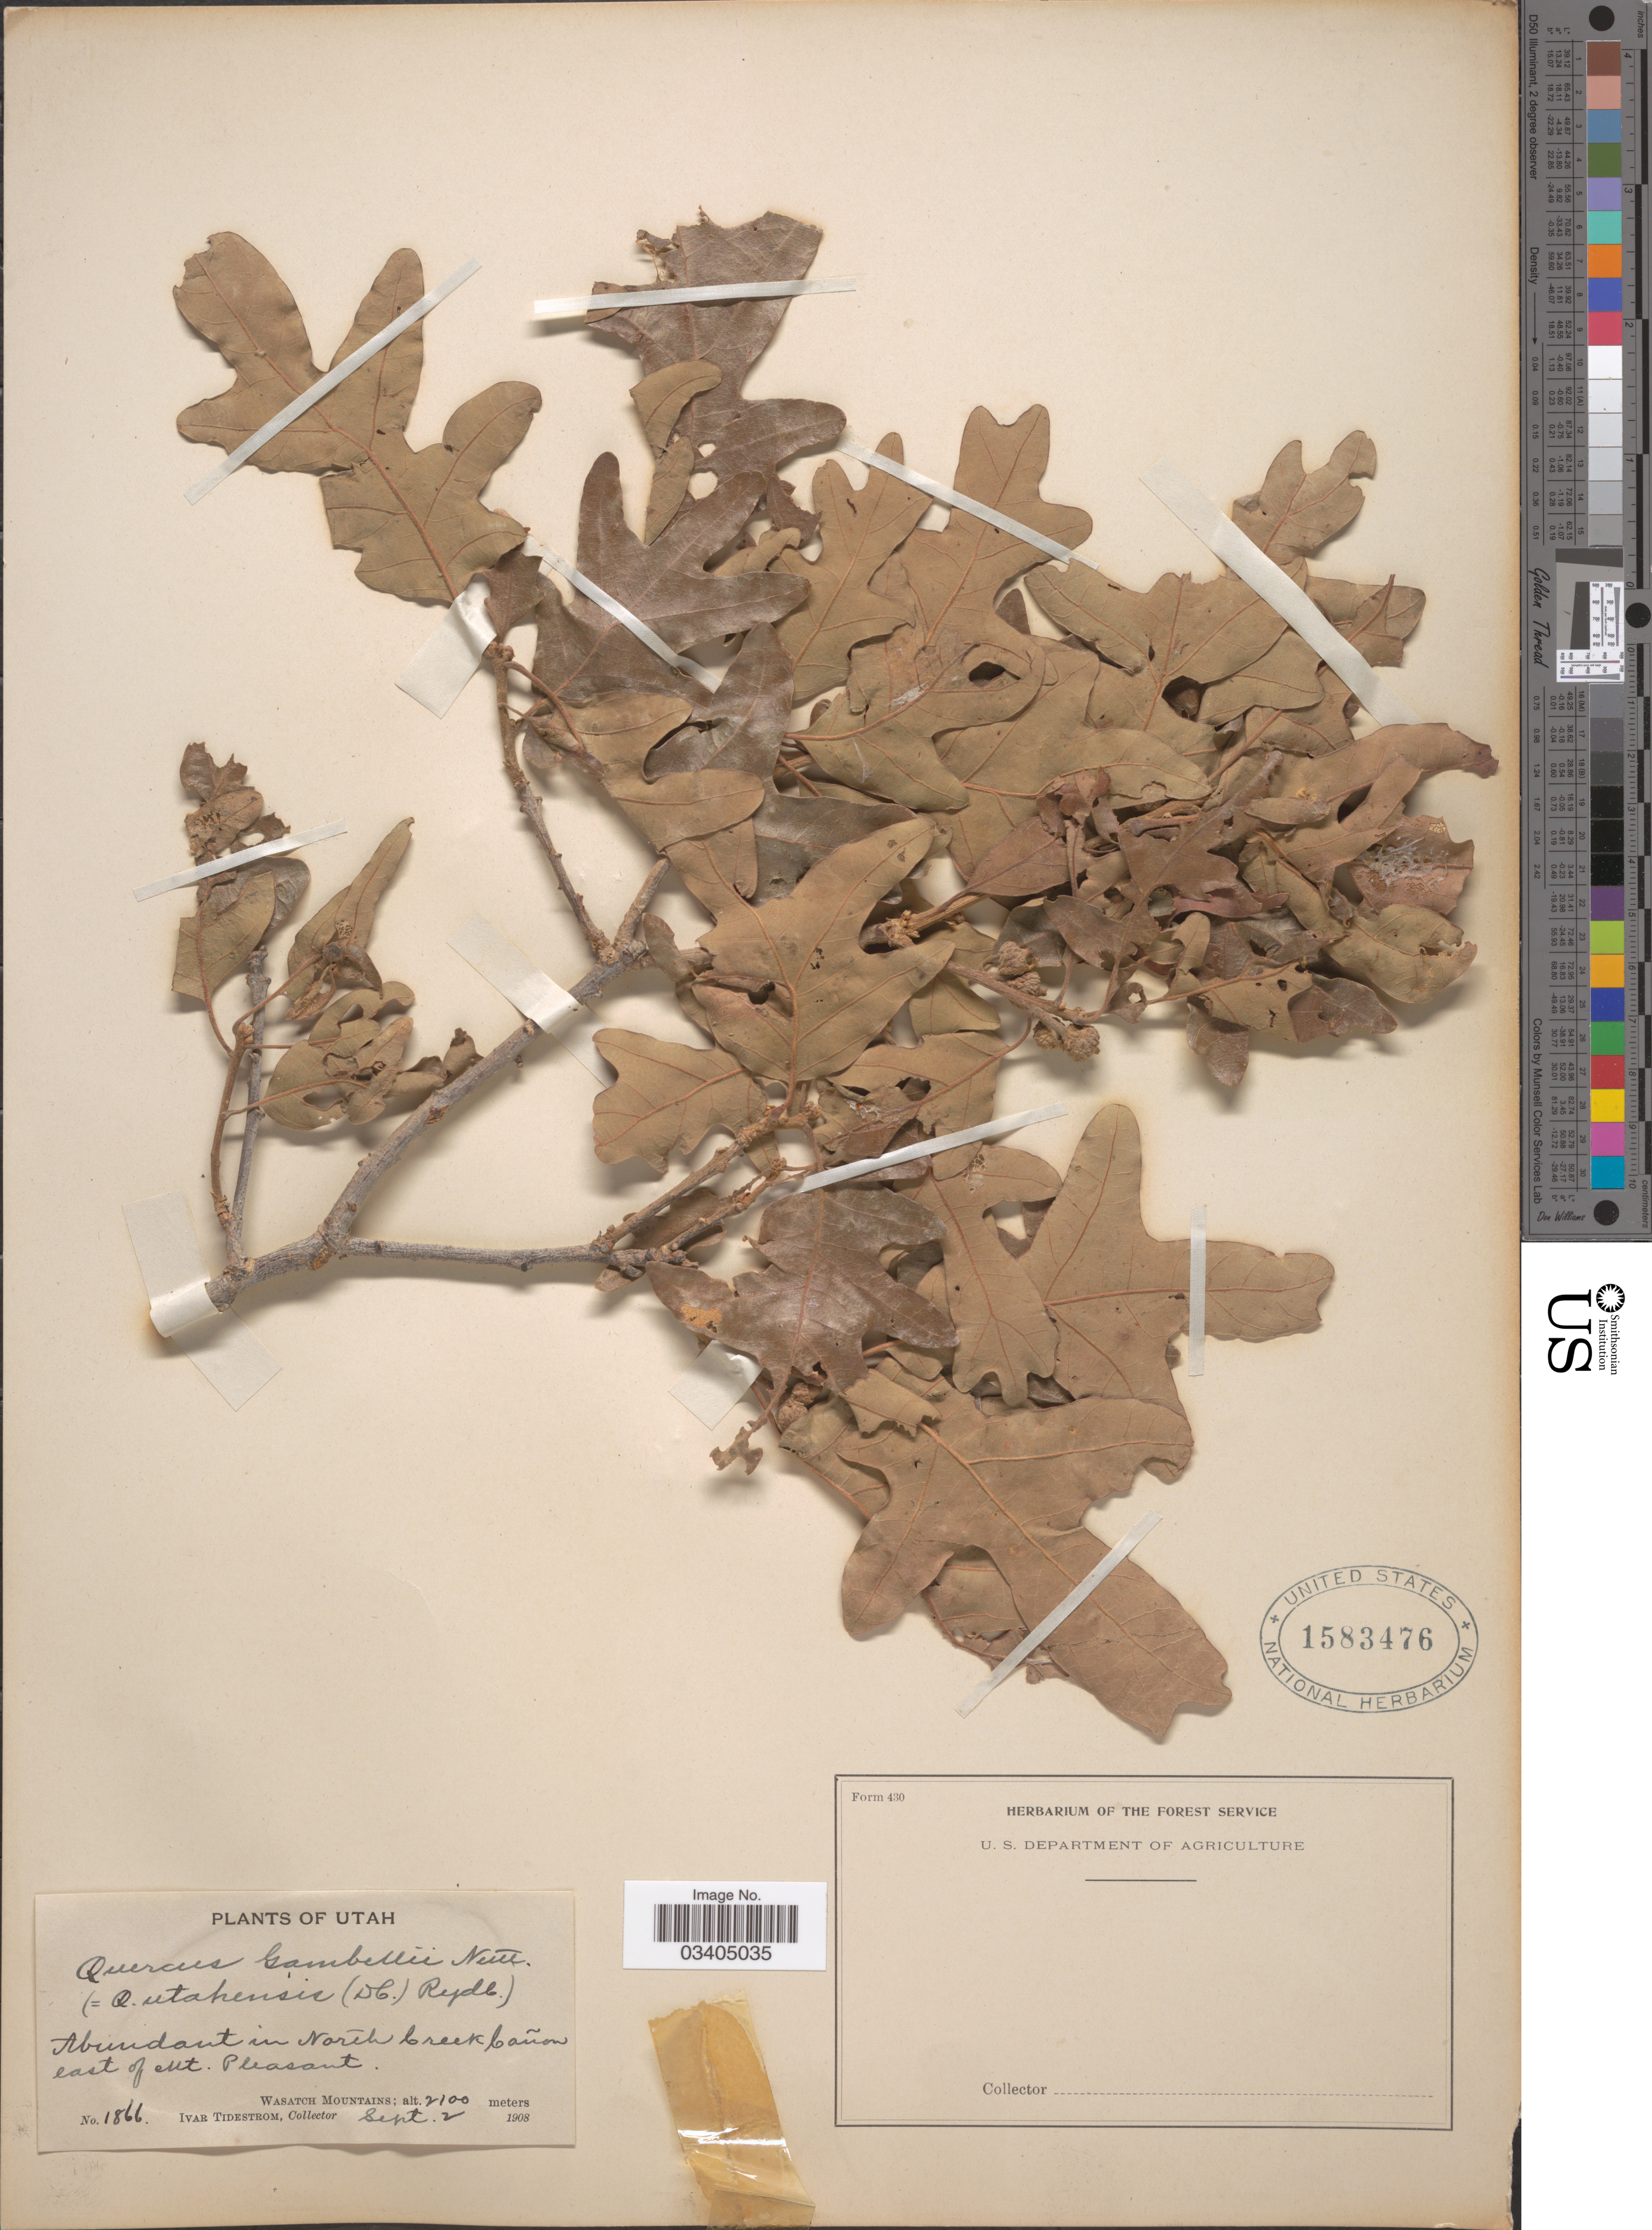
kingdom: Plantae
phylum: Tracheophyta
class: Magnoliopsida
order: Fagales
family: Fagaceae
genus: Quercus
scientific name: Quercus gambelii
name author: Nutt.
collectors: I. F. Tidestrom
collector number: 1866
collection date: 1908-09-02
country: United States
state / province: Utah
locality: Abundant in North Creek Cañon east of Mt. Pleasant. Wasatch Mountains.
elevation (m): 2100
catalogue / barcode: US 1583476